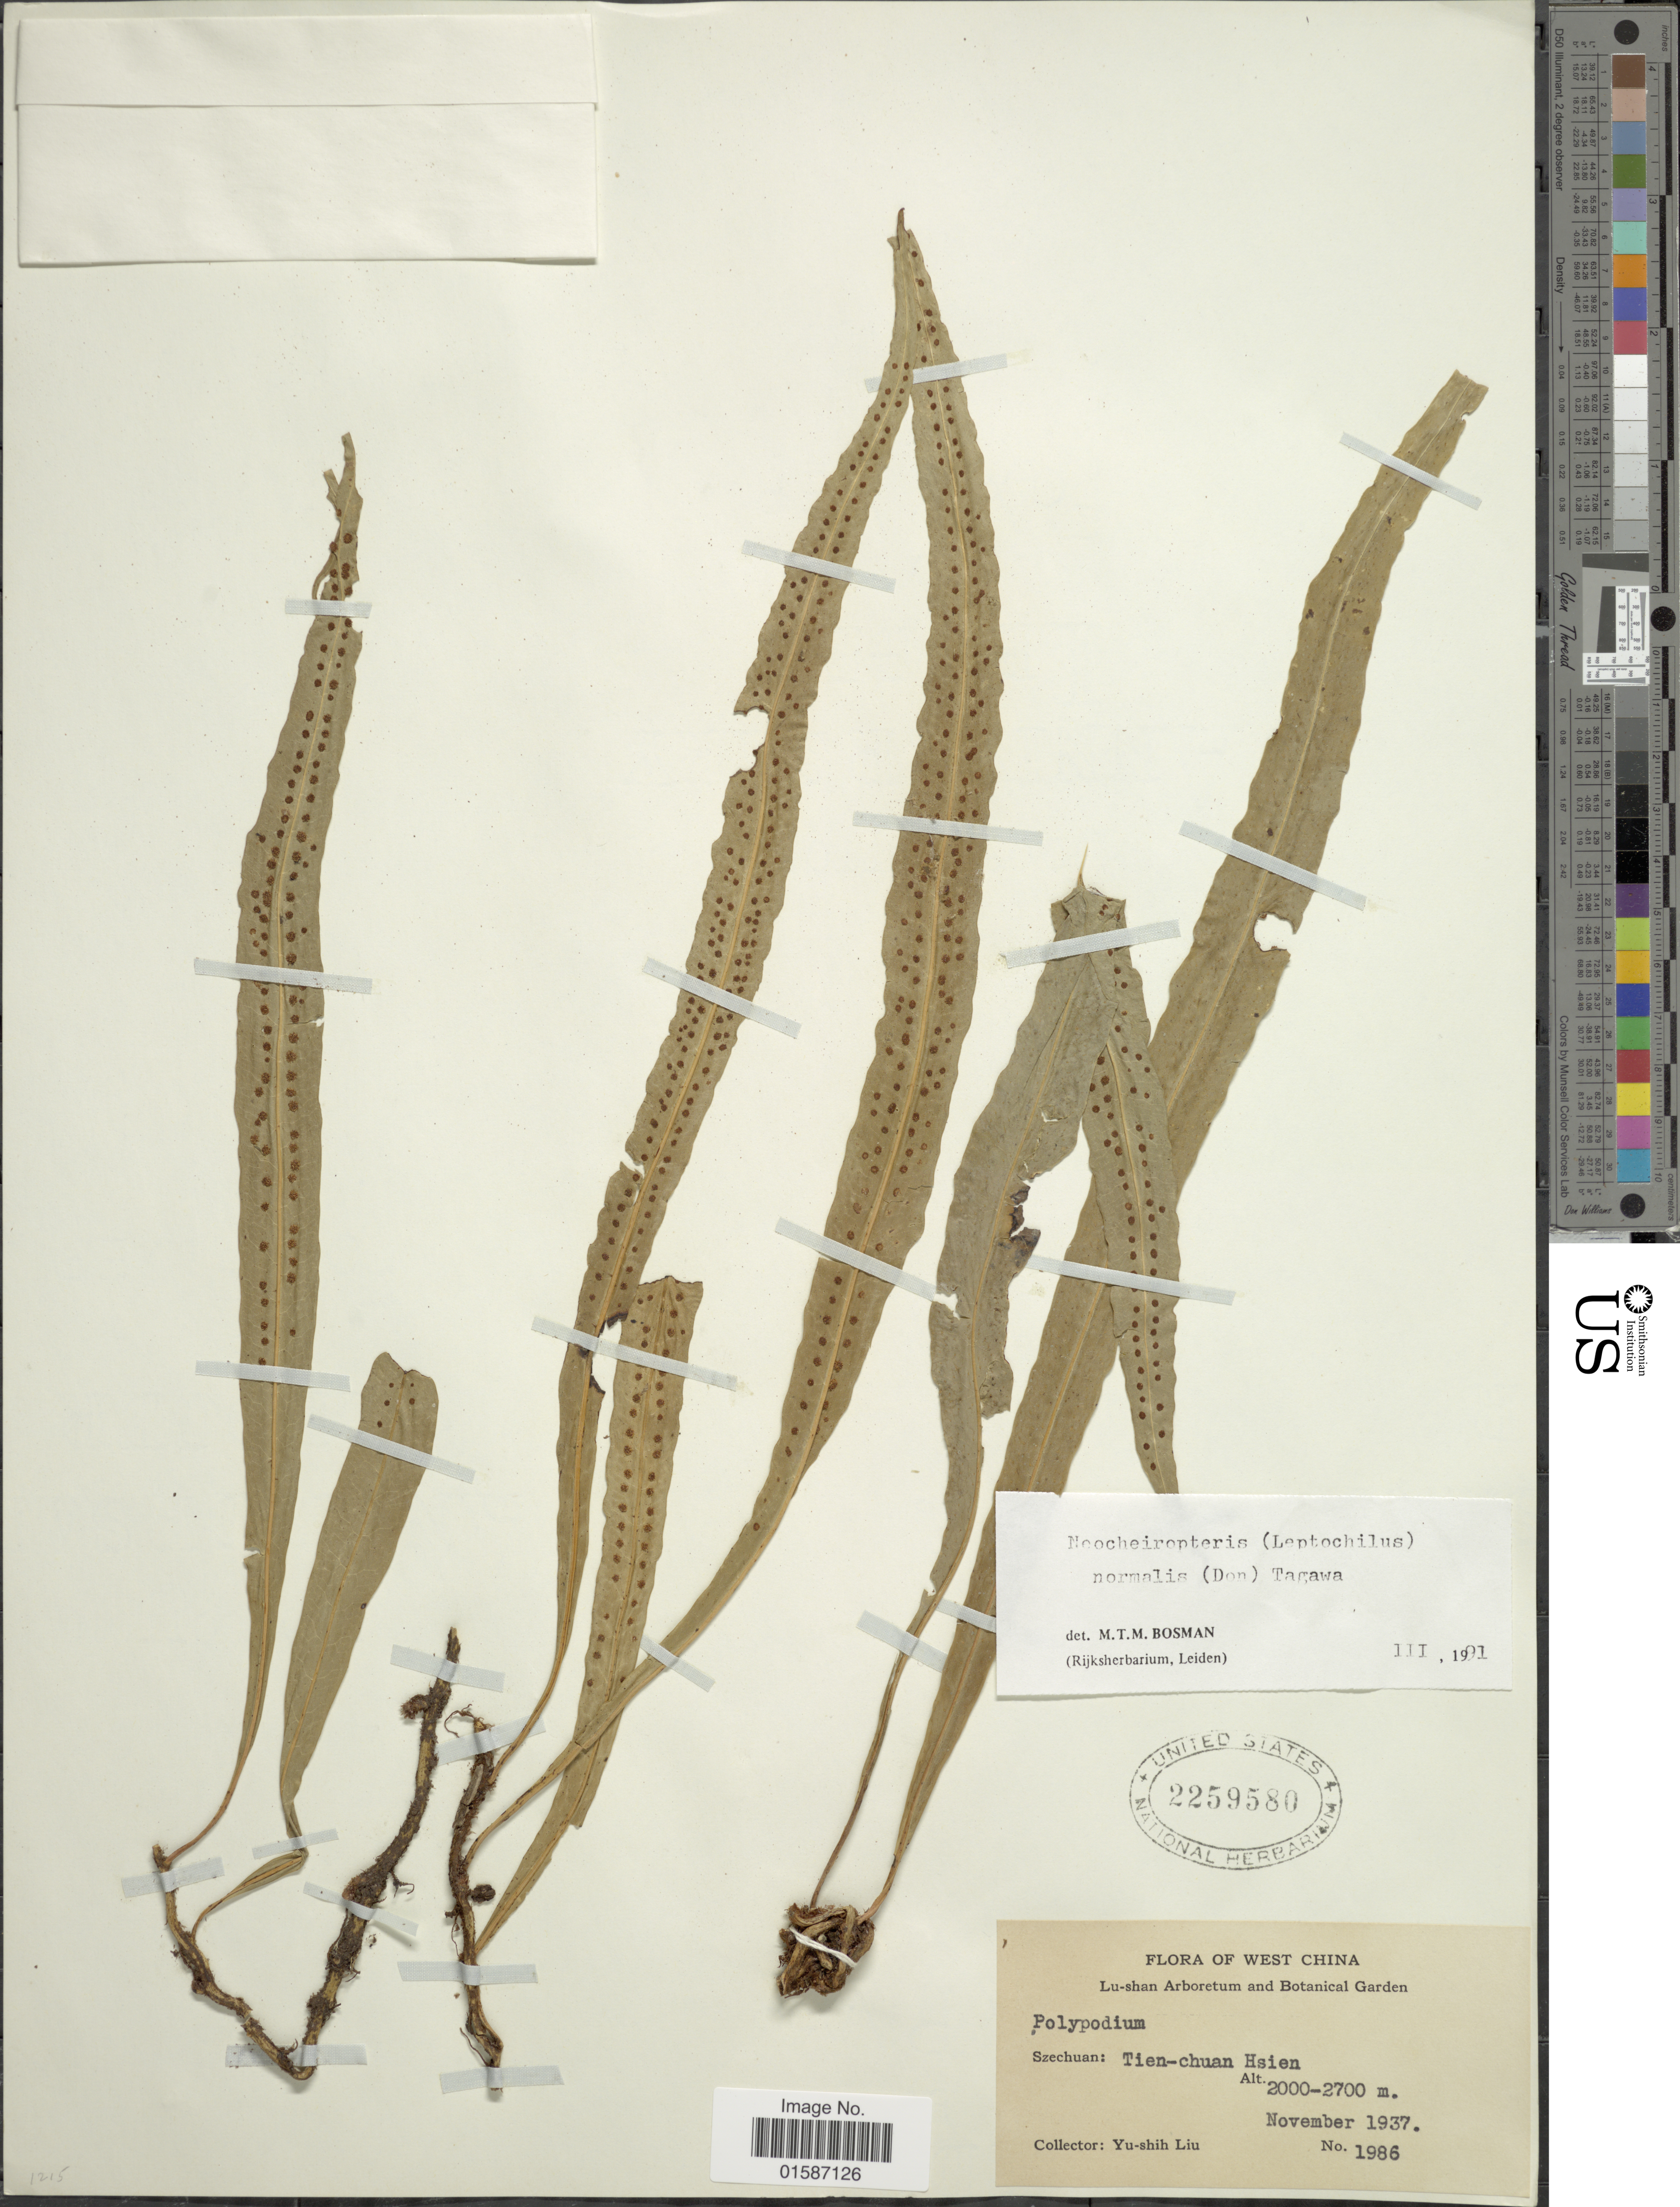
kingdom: Plantae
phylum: Tracheophyta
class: Polypodiopsida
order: Polypodiales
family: Polypodiaceae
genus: Tricholepidium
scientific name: Tricholepidium normale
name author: (D. Don) Ching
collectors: Y.-S. Liu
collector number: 1986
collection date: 1937-11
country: China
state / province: Sichuan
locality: West China, Szechuan: Tien-chuan Hsien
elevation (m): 2000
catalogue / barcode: US 2259580